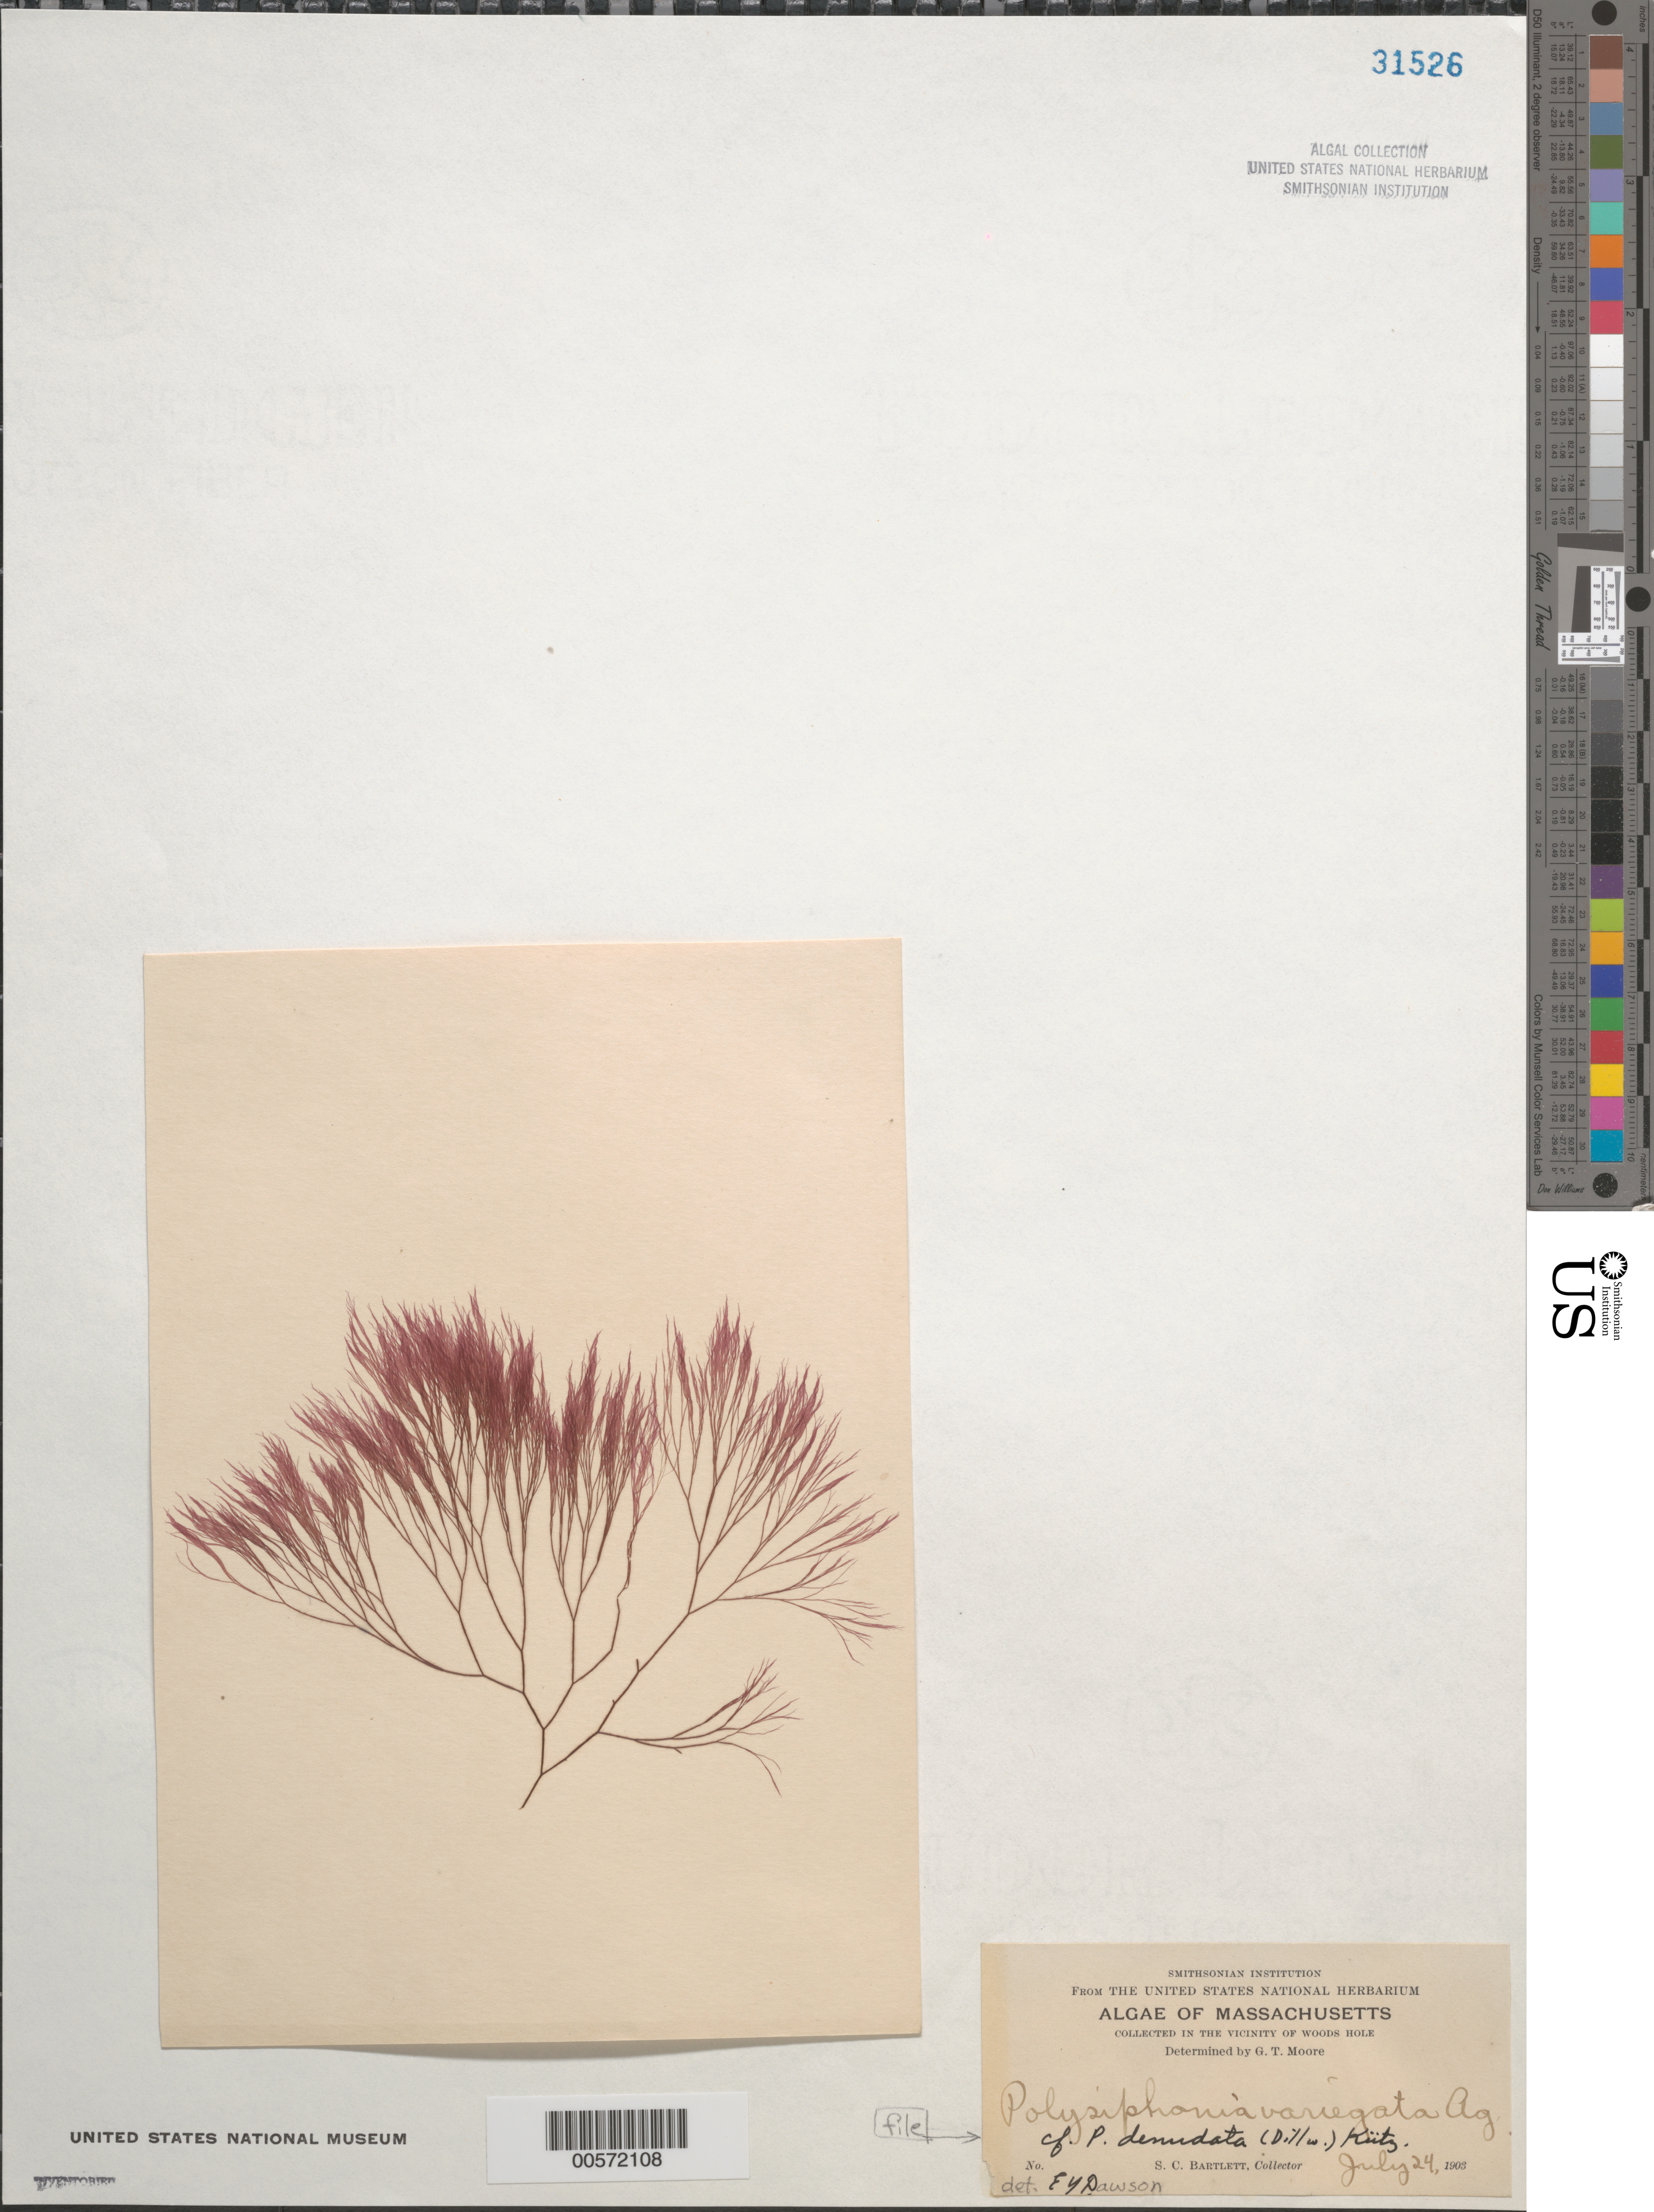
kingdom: Plantae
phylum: Rhodophyta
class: Florideophyceae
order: Ceramiales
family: Rhodomelaceae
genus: Carradoriella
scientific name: Carradoriella denudata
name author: (Dillwyn) Savoie & G.W. Saunders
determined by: Algae name updating Project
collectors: S. C. Bartlett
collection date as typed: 24 Jul 1903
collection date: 1903-07-24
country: United States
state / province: Massachusetts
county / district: Barnstable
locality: Woods Hole area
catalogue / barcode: US 31526